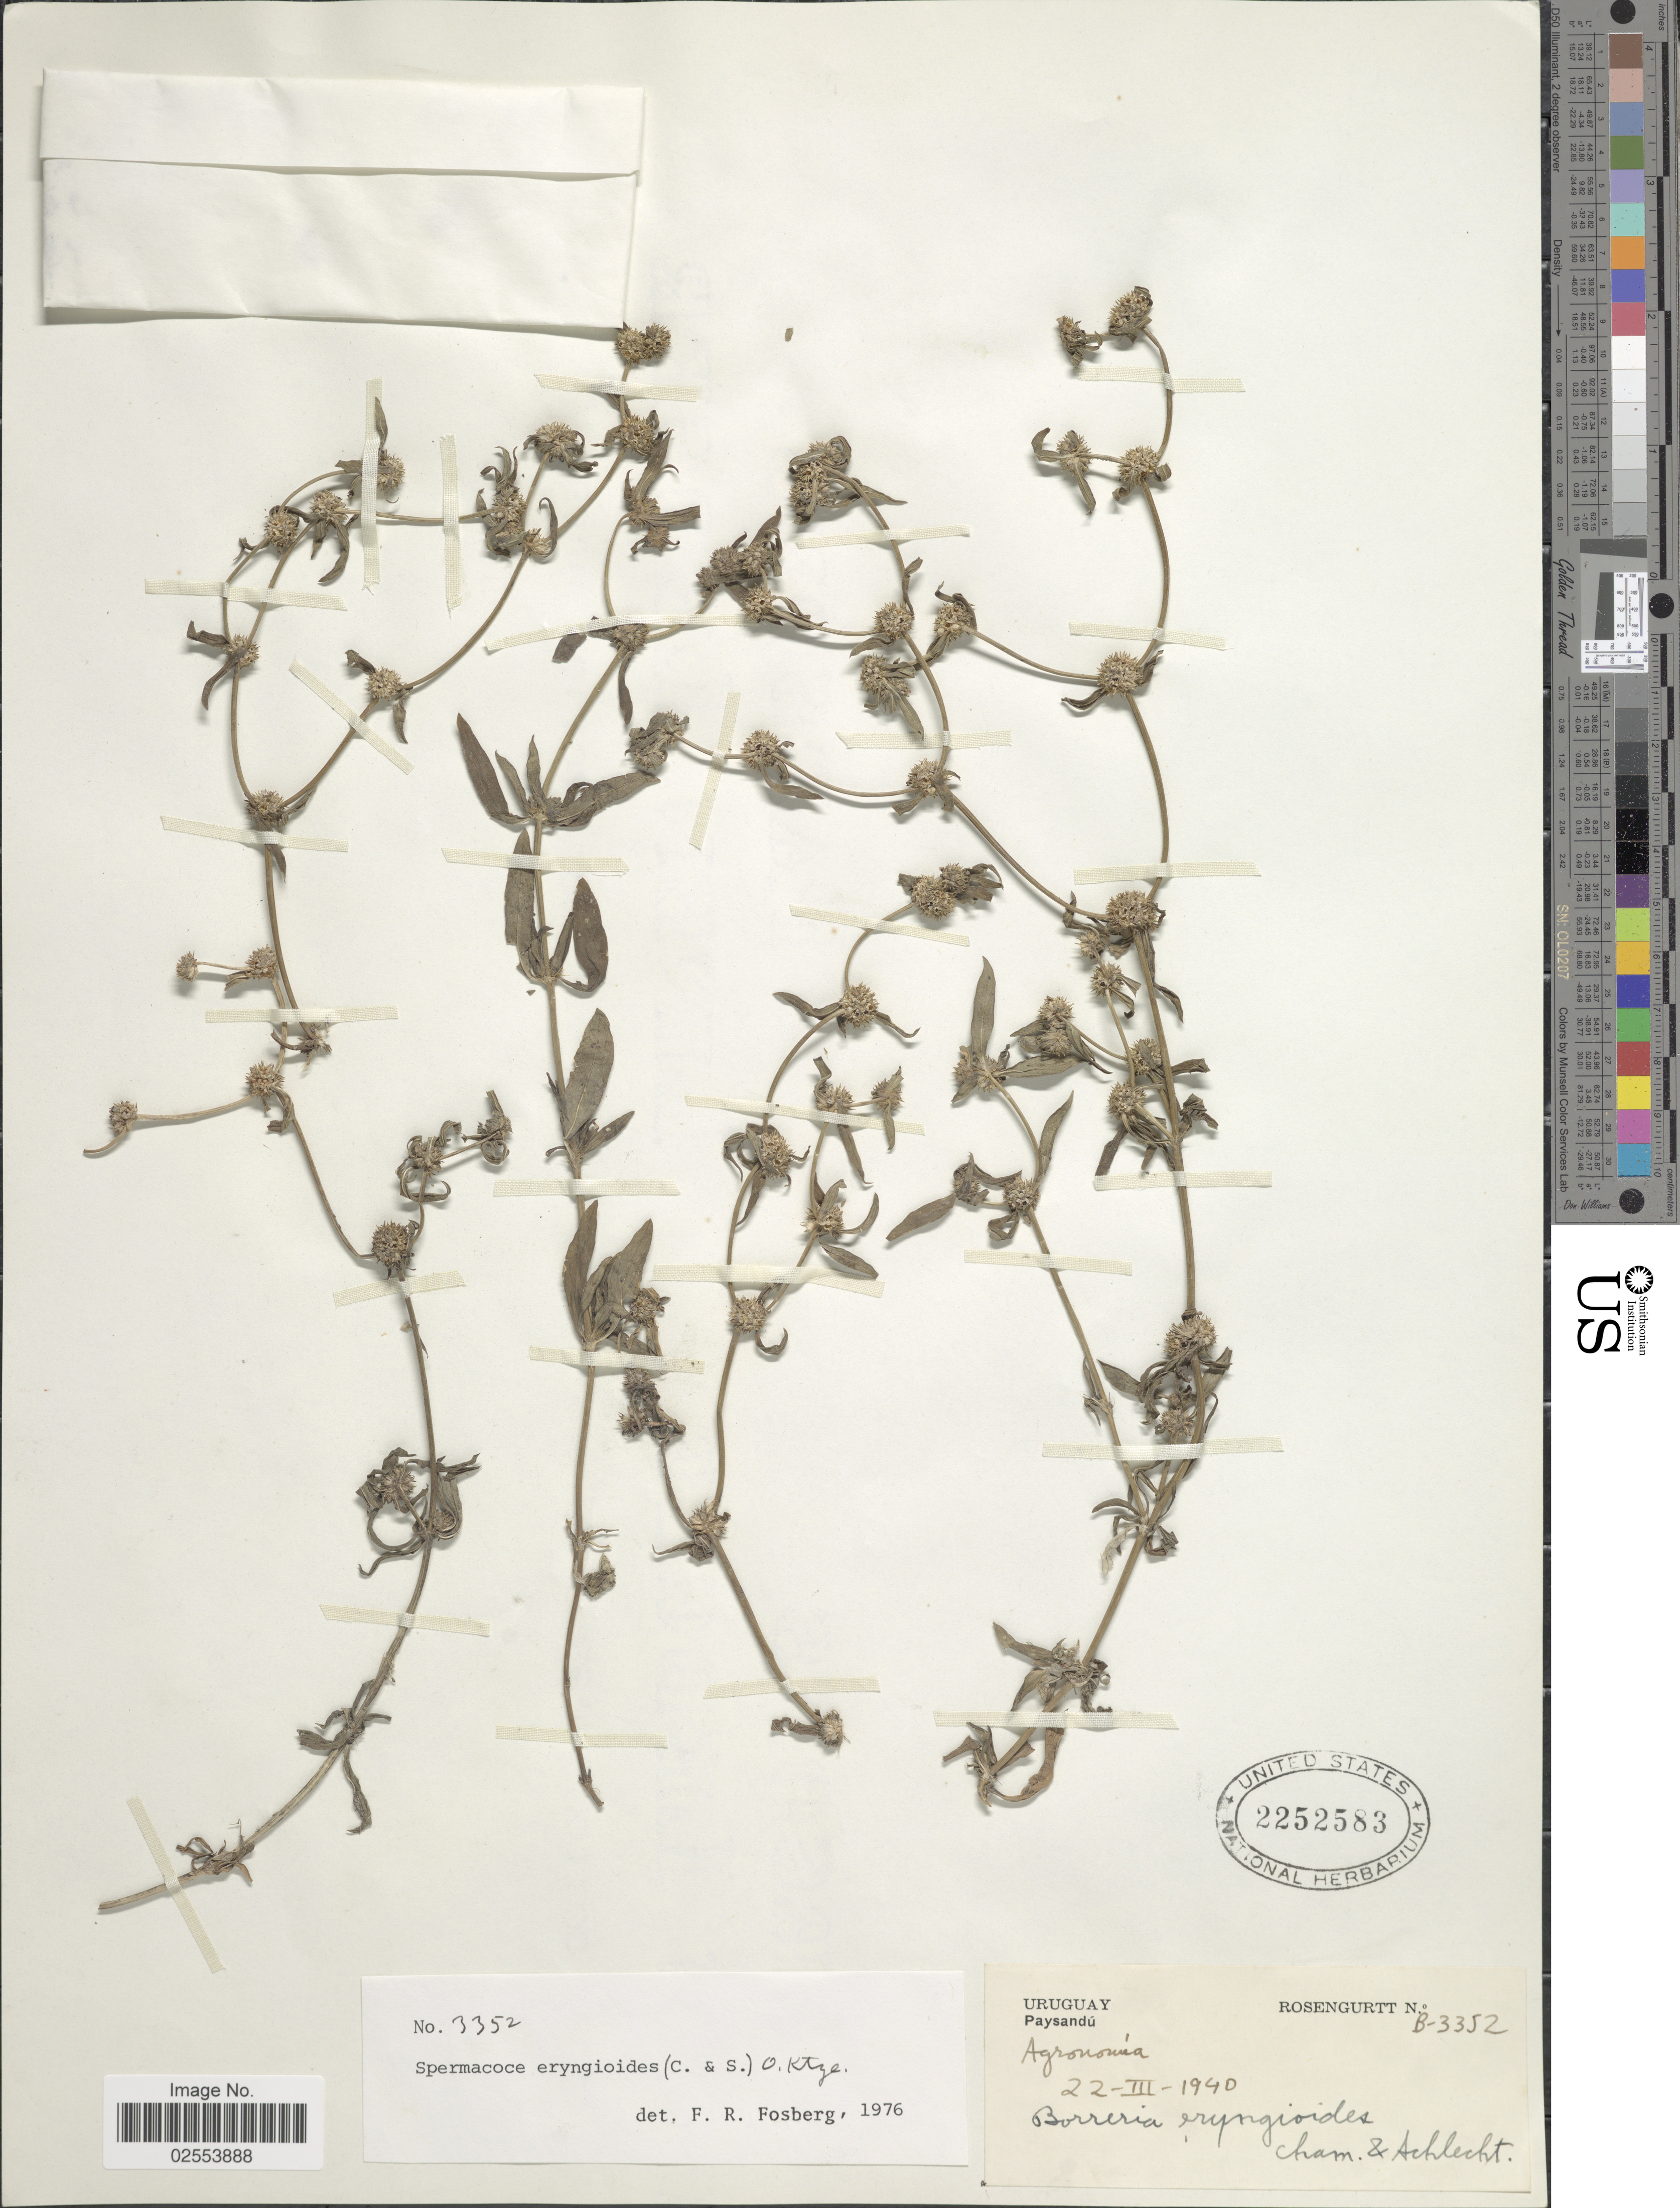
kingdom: Plantae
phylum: Tracheophyta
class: Magnoliopsida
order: Gentianales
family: Rubiaceae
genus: Spermacoce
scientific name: Spermacoce eryngioides var. eryngioides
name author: (Cham. & Schltdl.) Kuntze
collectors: Rosengurtt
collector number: B-3352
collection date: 1940-03-22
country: Uruguay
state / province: Paysandu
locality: Agronomia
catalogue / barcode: US 2252583